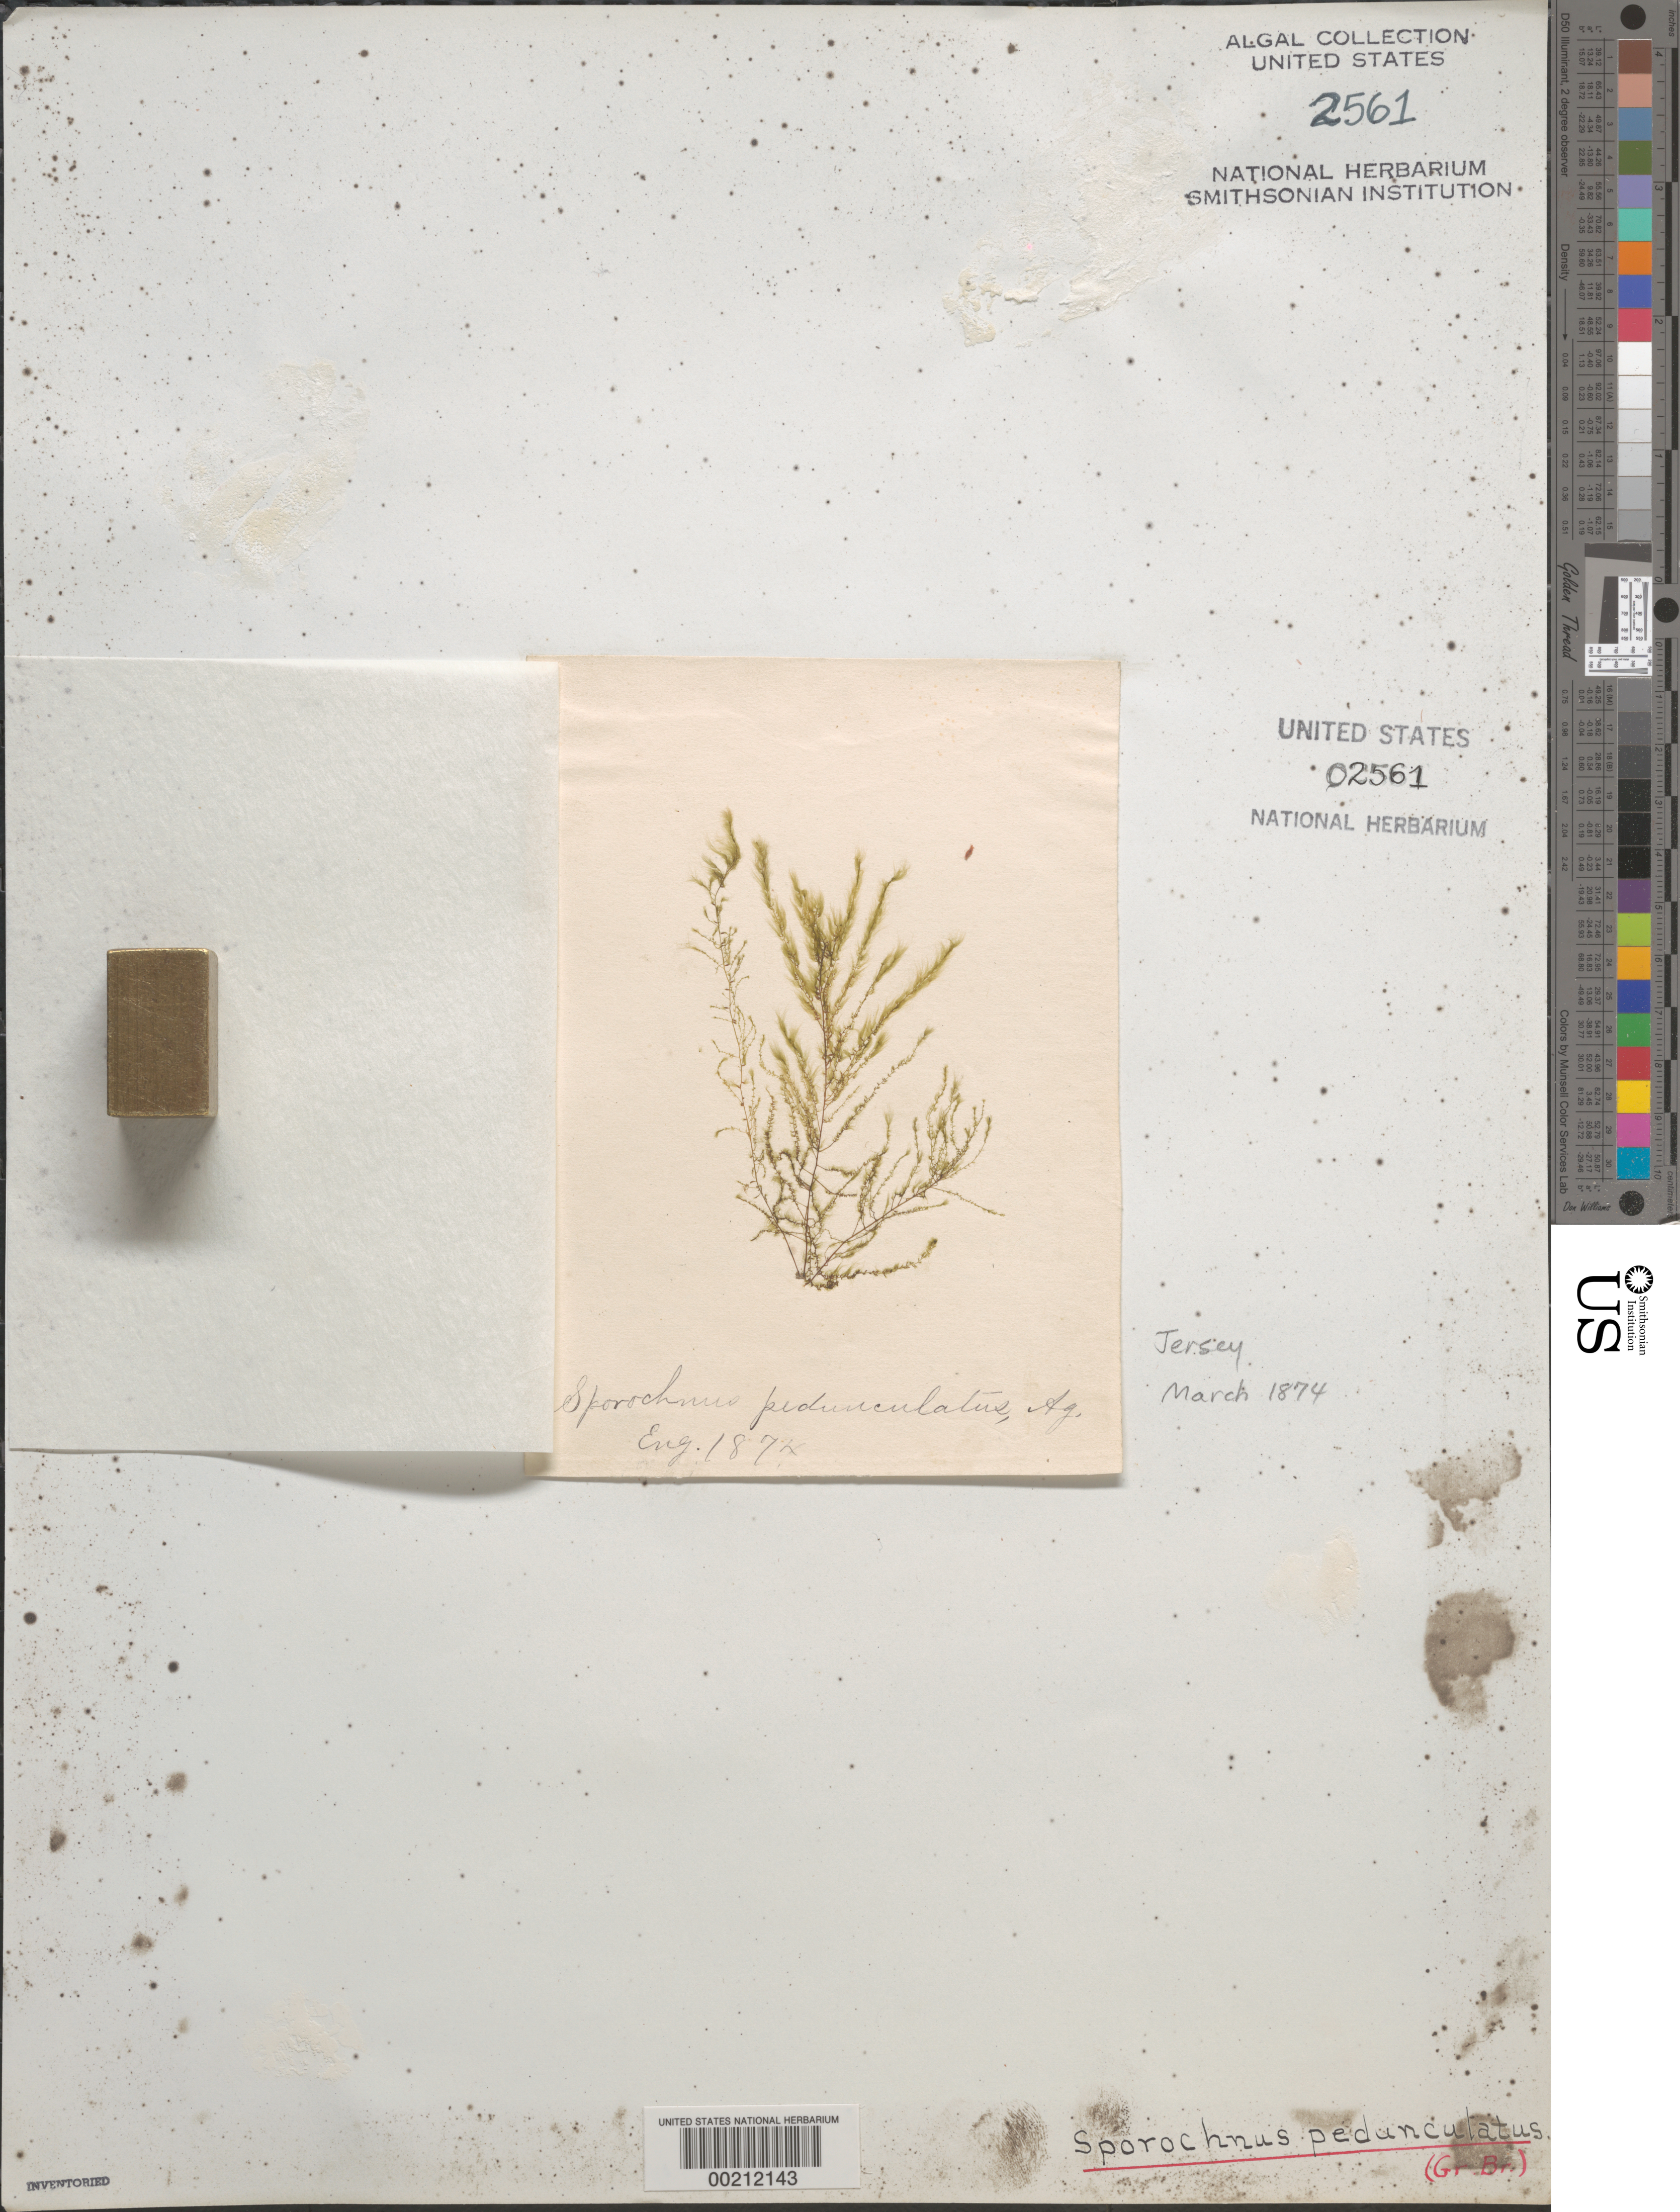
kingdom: Chromista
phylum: Ochrophyta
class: Phaeophyceae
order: Sporochnales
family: Sporochnaceae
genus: Sporochnus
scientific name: Sporochnus pedunculatus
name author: (Huds.) C. Agardh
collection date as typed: Mar 1874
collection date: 1874-03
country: United Kingdom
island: Jersey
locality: Channel Islands. Bailiwick of Jersey.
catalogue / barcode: US 2561